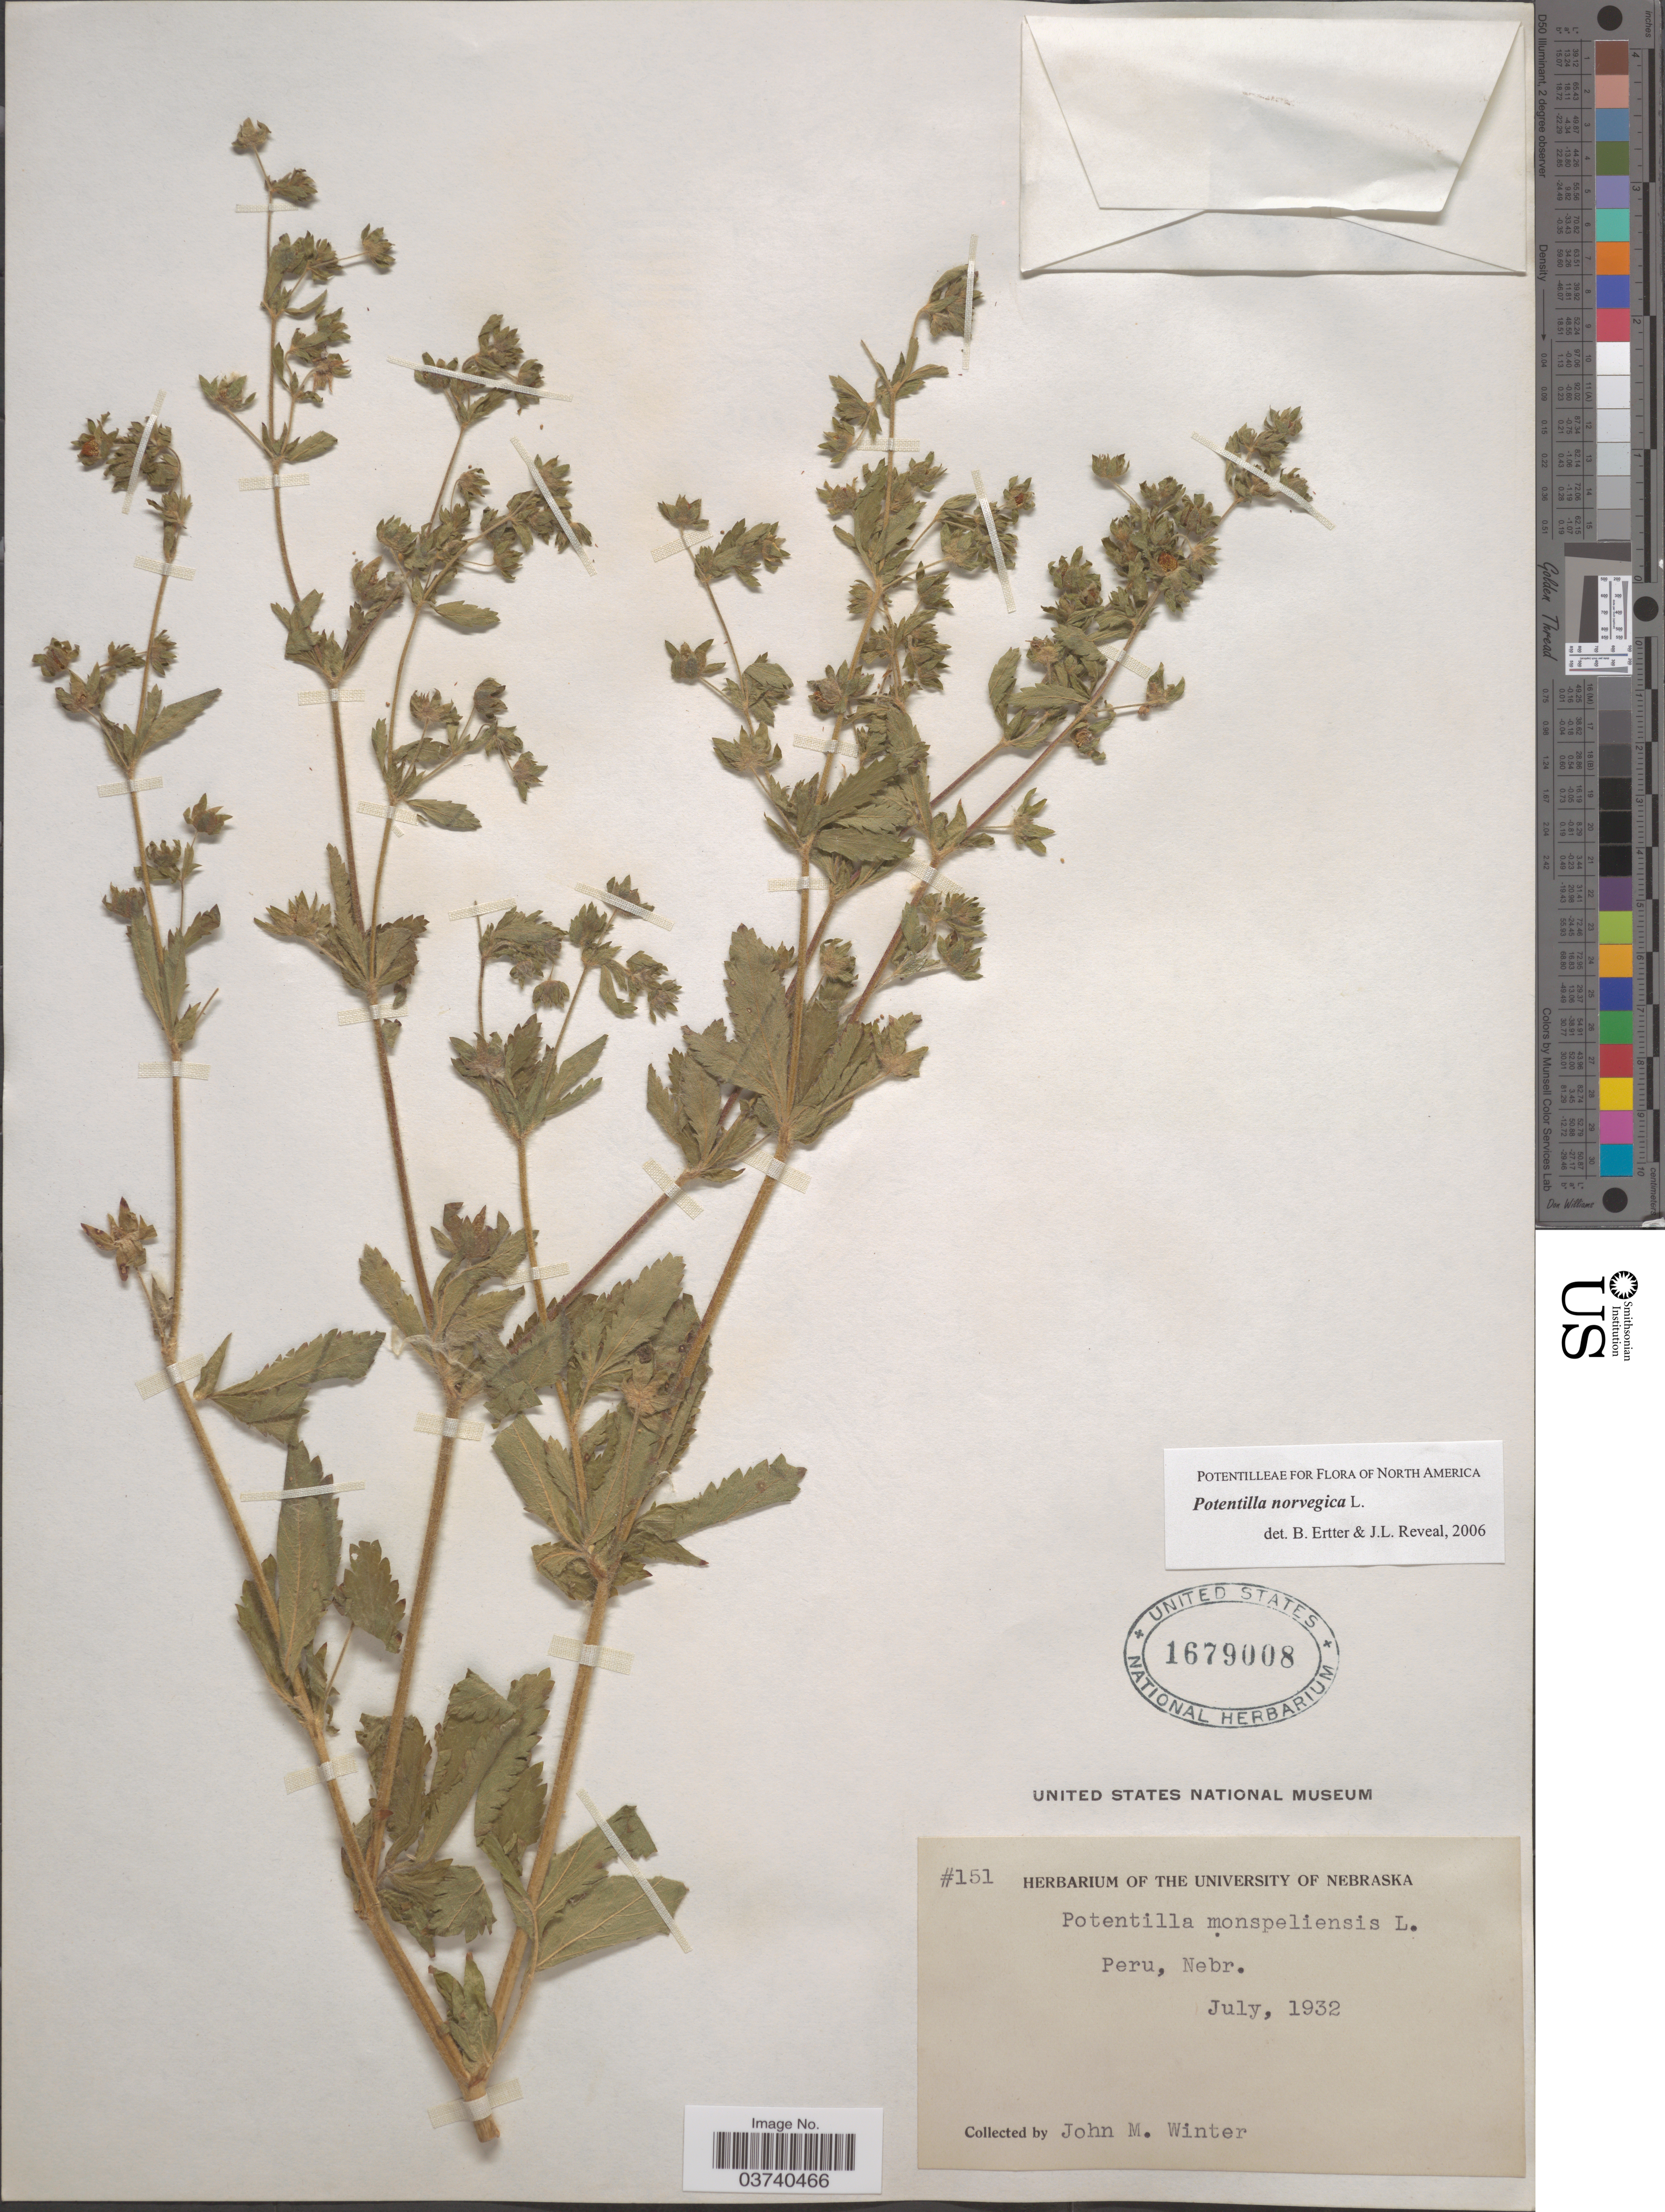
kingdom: Plantae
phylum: Tracheophyta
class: Magnoliopsida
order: Rosales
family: Rosaceae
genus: Potentilla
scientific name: Potentilla norvegica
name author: L.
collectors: J. M. Winter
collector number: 151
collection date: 1932-07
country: United States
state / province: Nebraska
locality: Peru.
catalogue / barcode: US 1679008